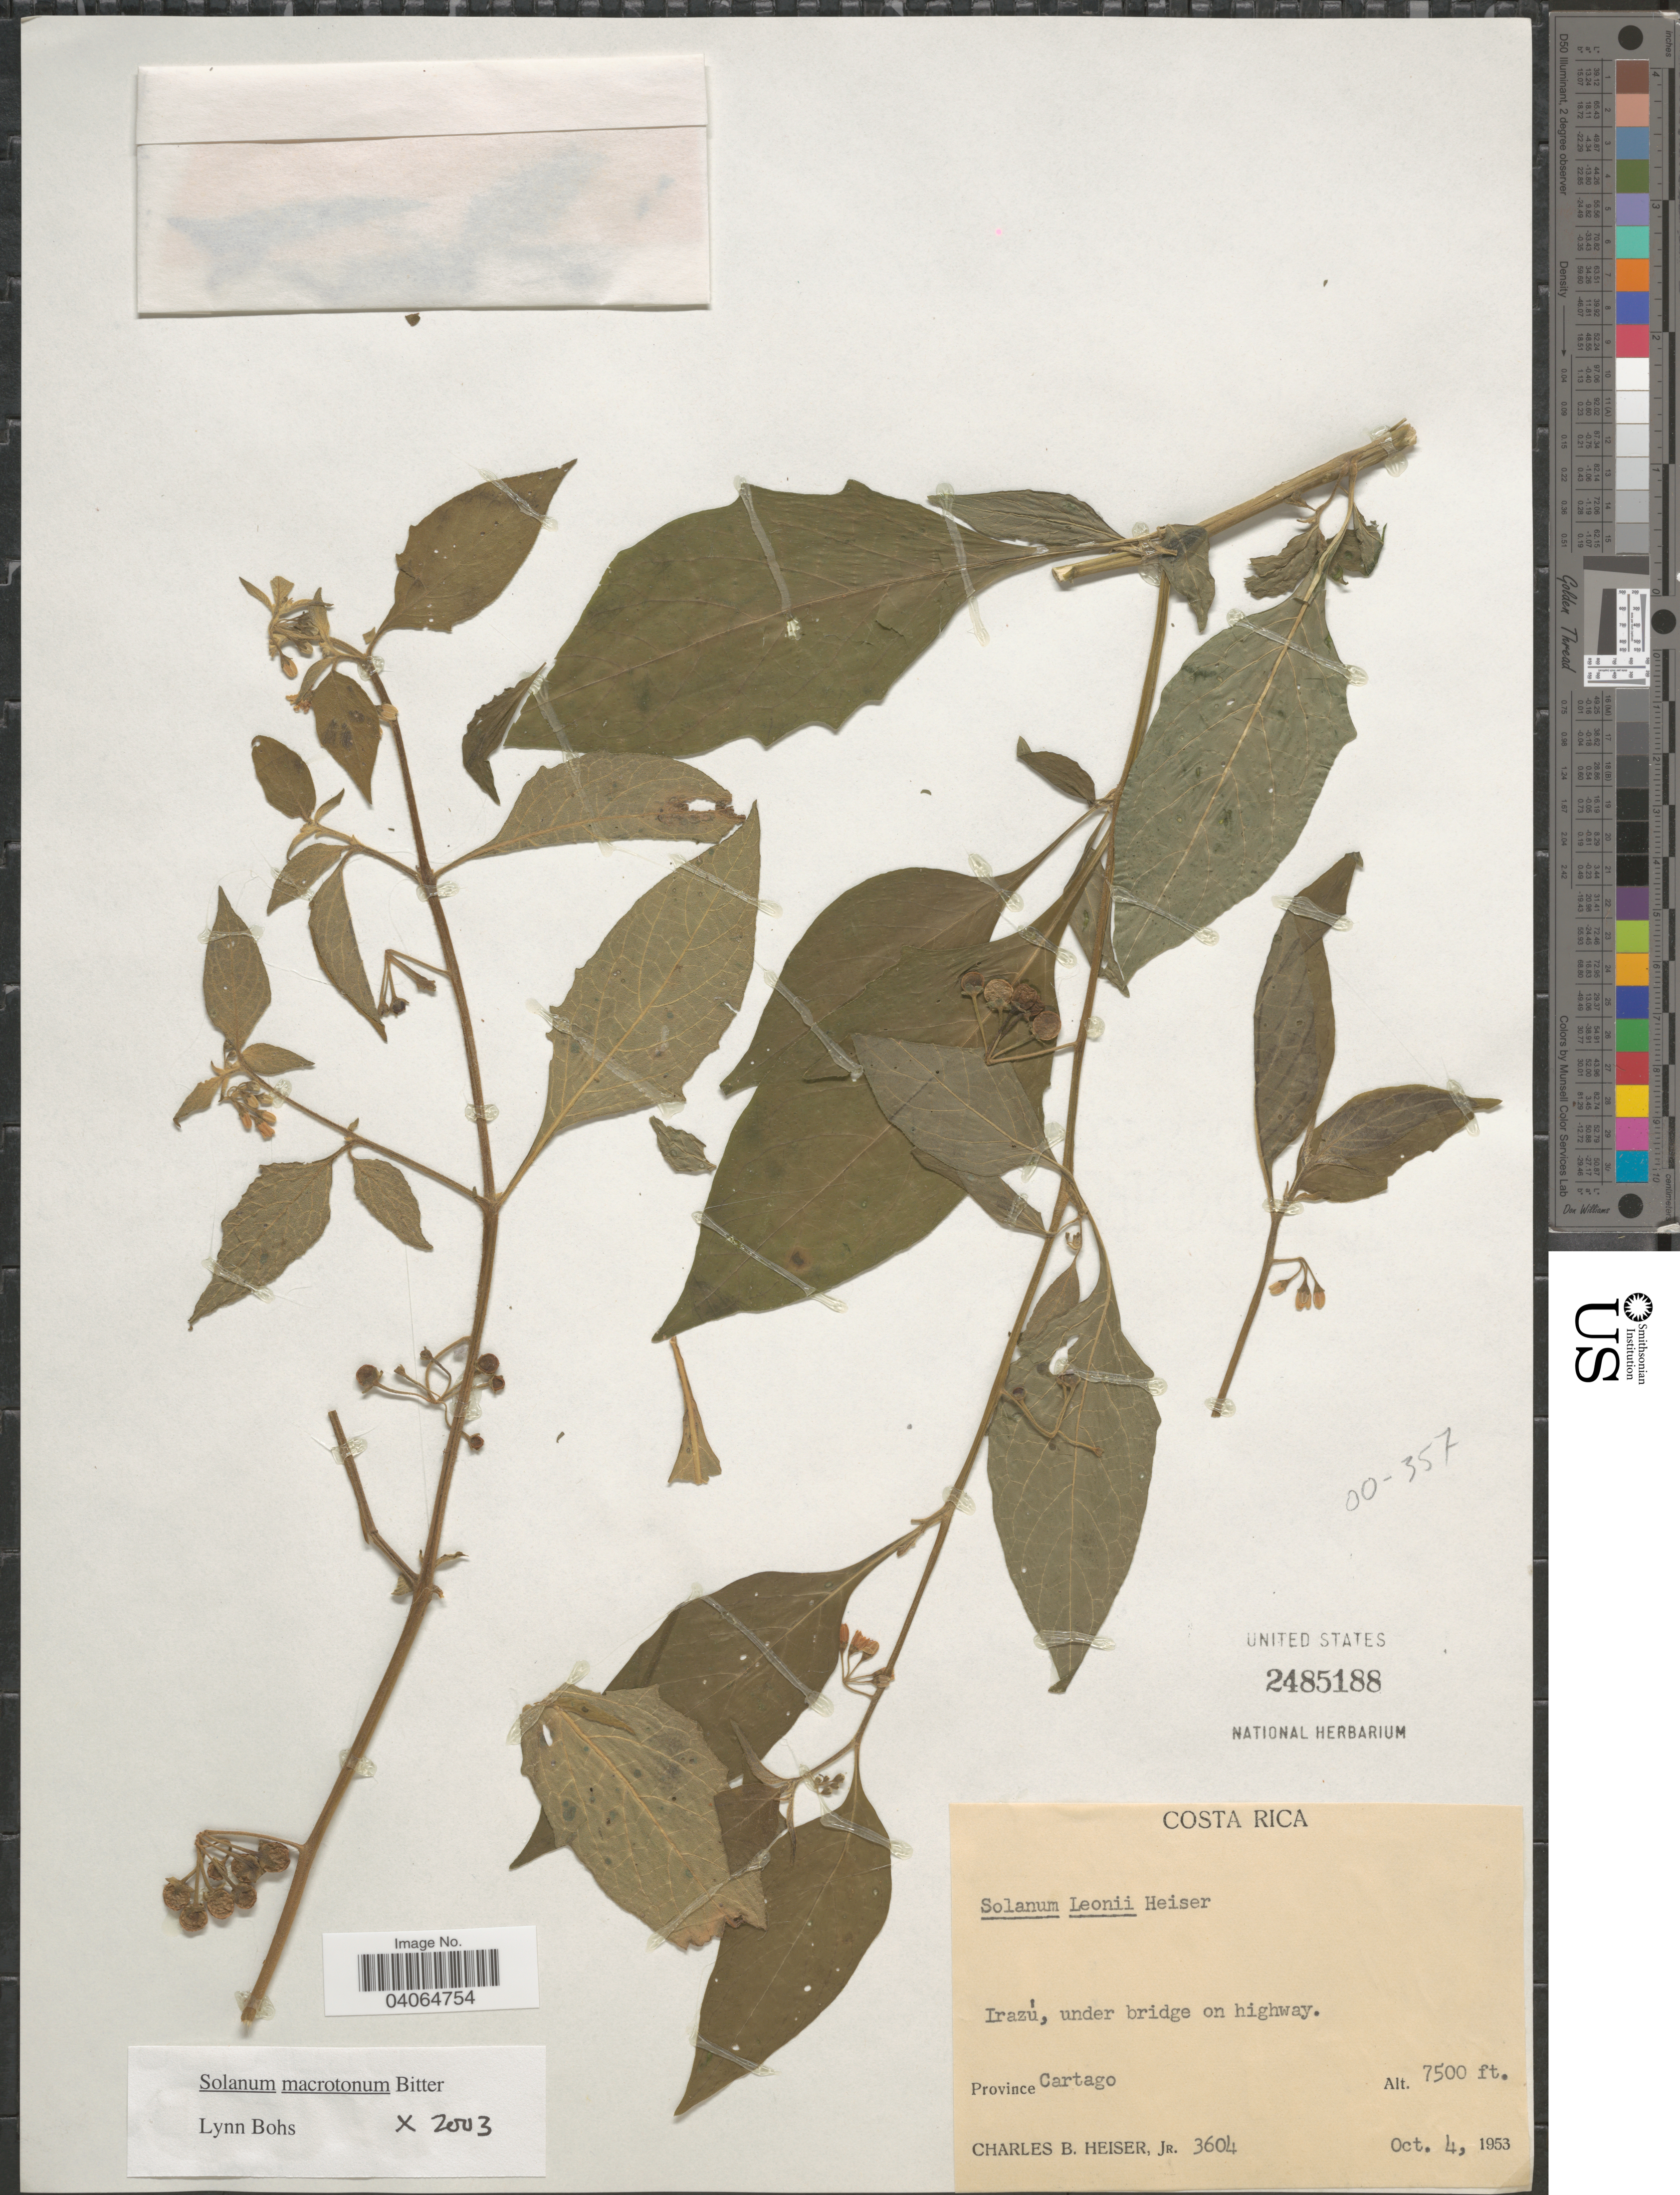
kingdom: Plantae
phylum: Tracheophyta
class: Magnoliopsida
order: Solanales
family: Solanaceae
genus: Solanum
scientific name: Solanum macrotonum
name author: Bitter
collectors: C. B. Heiser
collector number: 3604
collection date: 1953-10-04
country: Costa Rica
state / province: Cartago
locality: Irazú, under bridge on highway.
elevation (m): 2286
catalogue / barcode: US 2485188